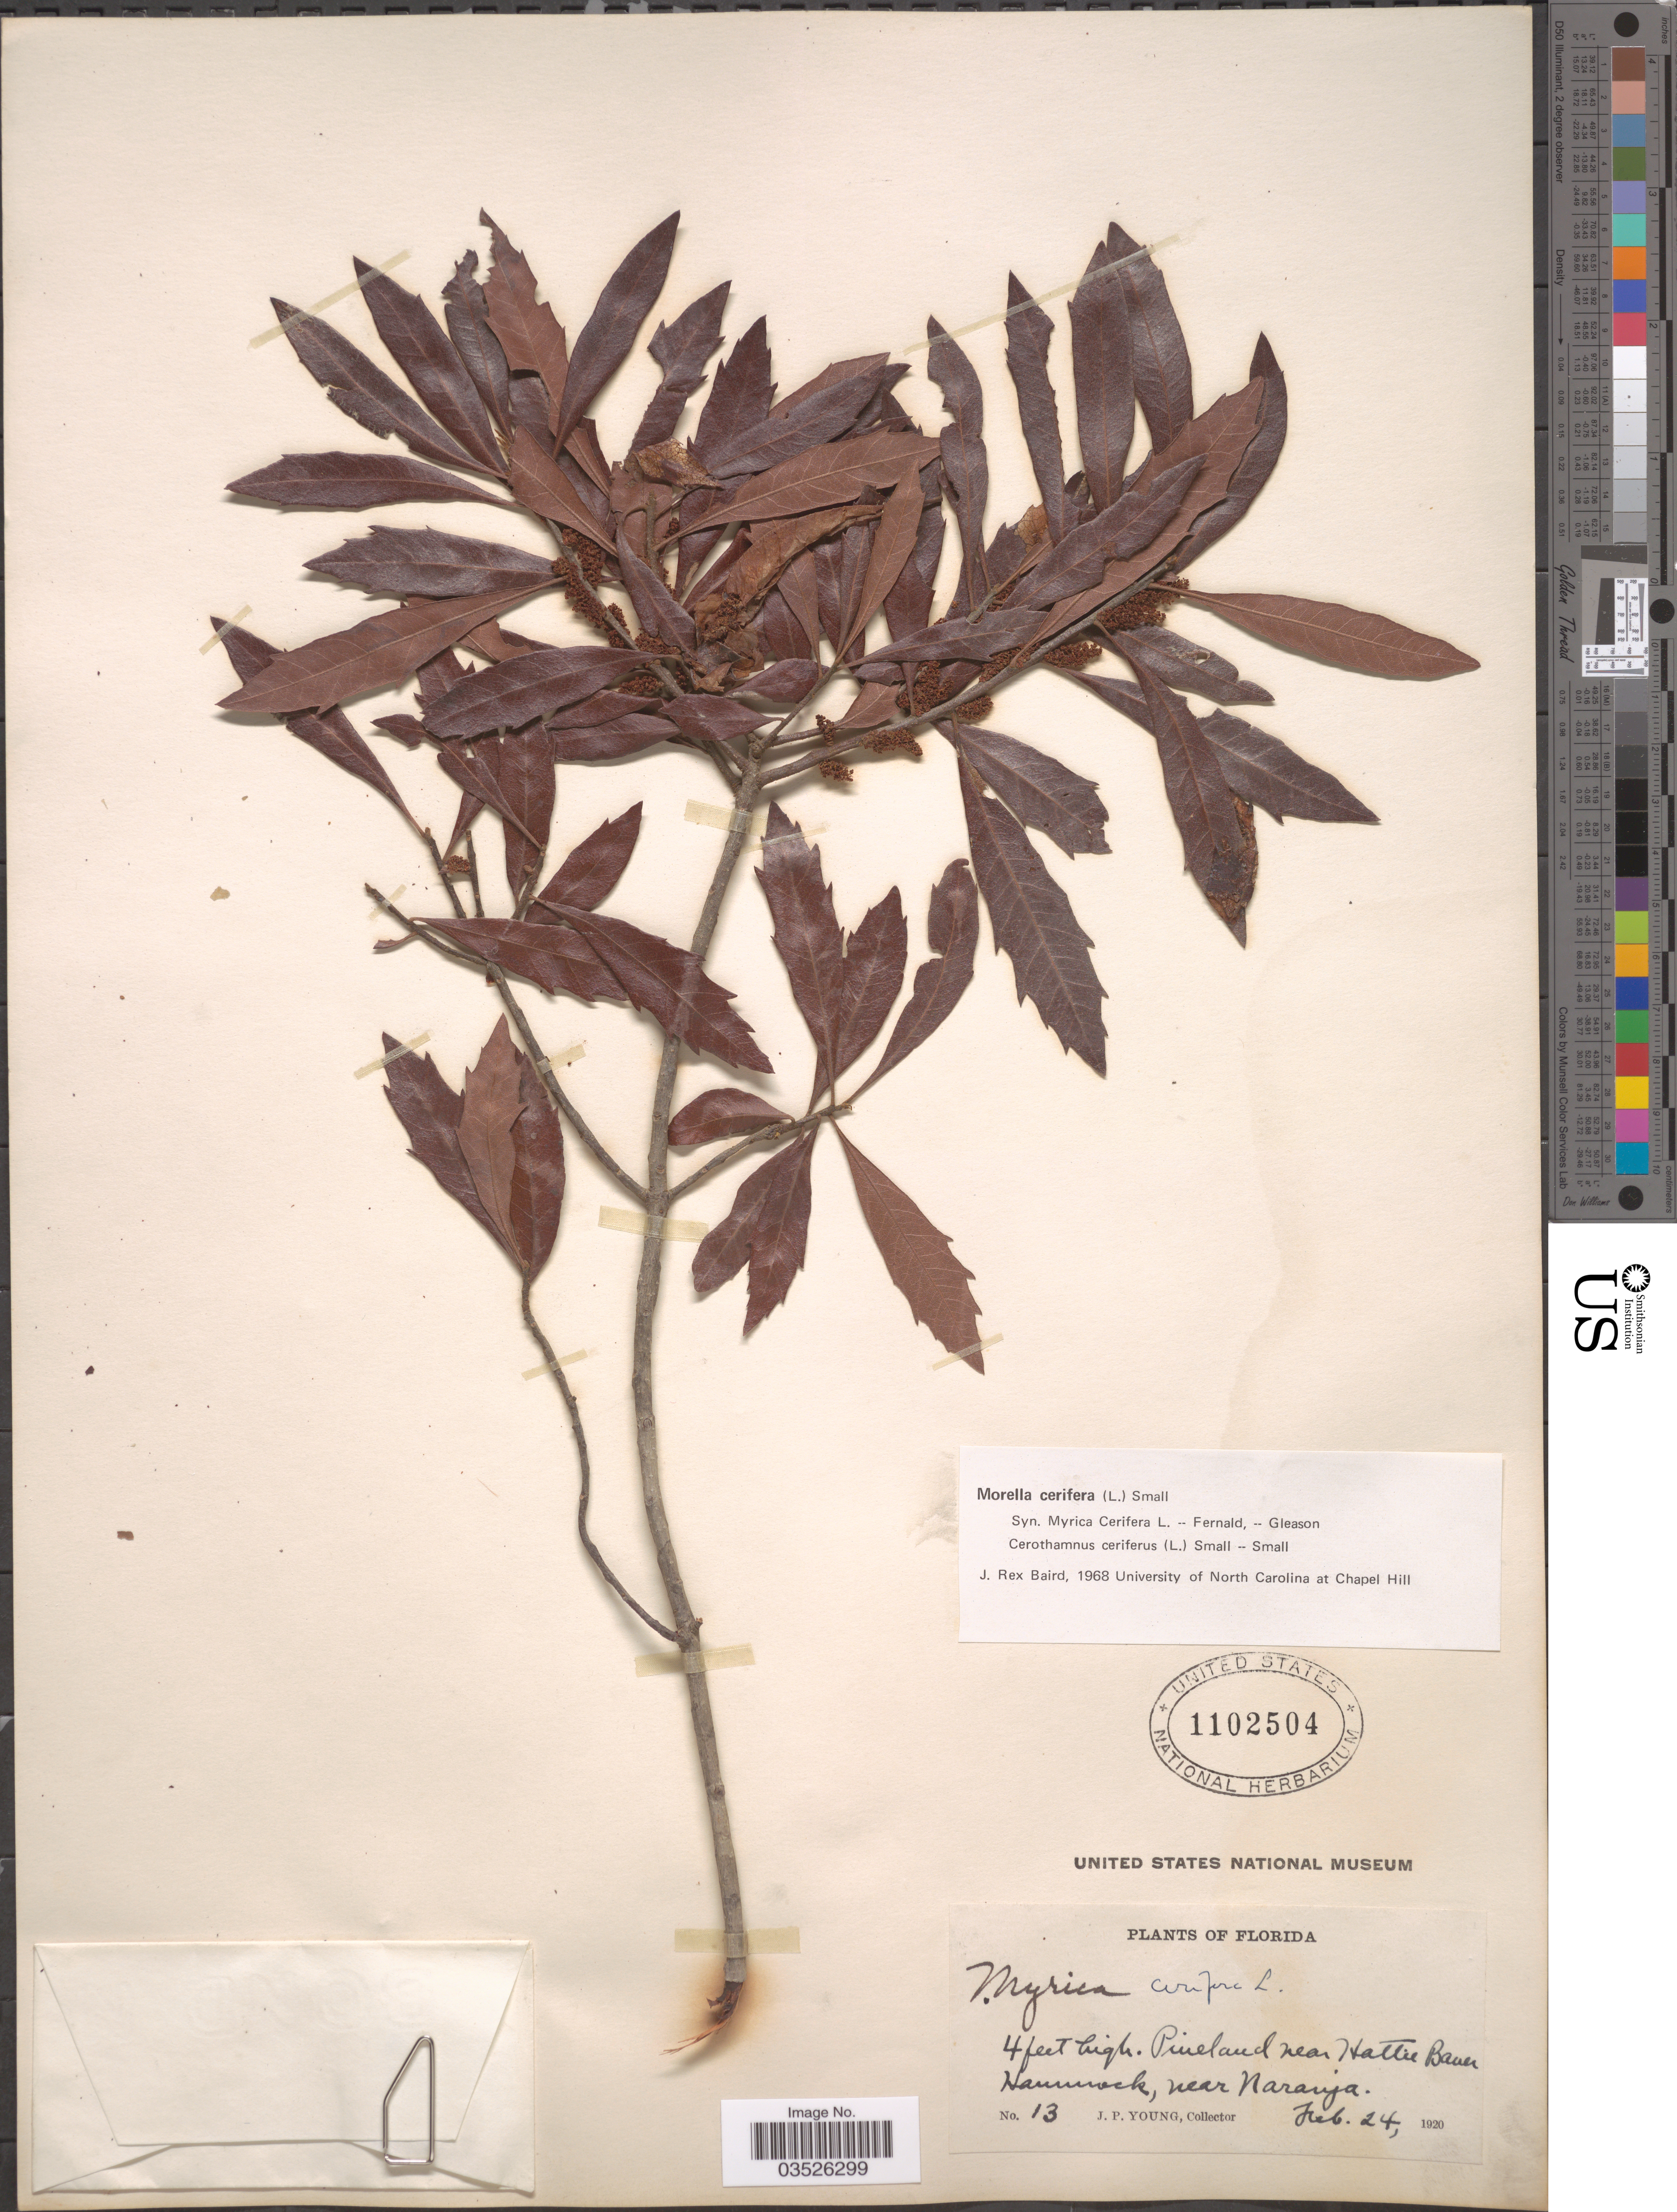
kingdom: Plantae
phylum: Tracheophyta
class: Magnoliopsida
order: Fagales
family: Myricaceae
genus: Morella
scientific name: Morella cerifera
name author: (L.) Small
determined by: Baird, James Rex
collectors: J. P. Young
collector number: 13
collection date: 1920-02-24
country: United States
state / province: Florida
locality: Pineland near Hattie Bauer Hammock, near Naranja.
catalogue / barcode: US 1102504